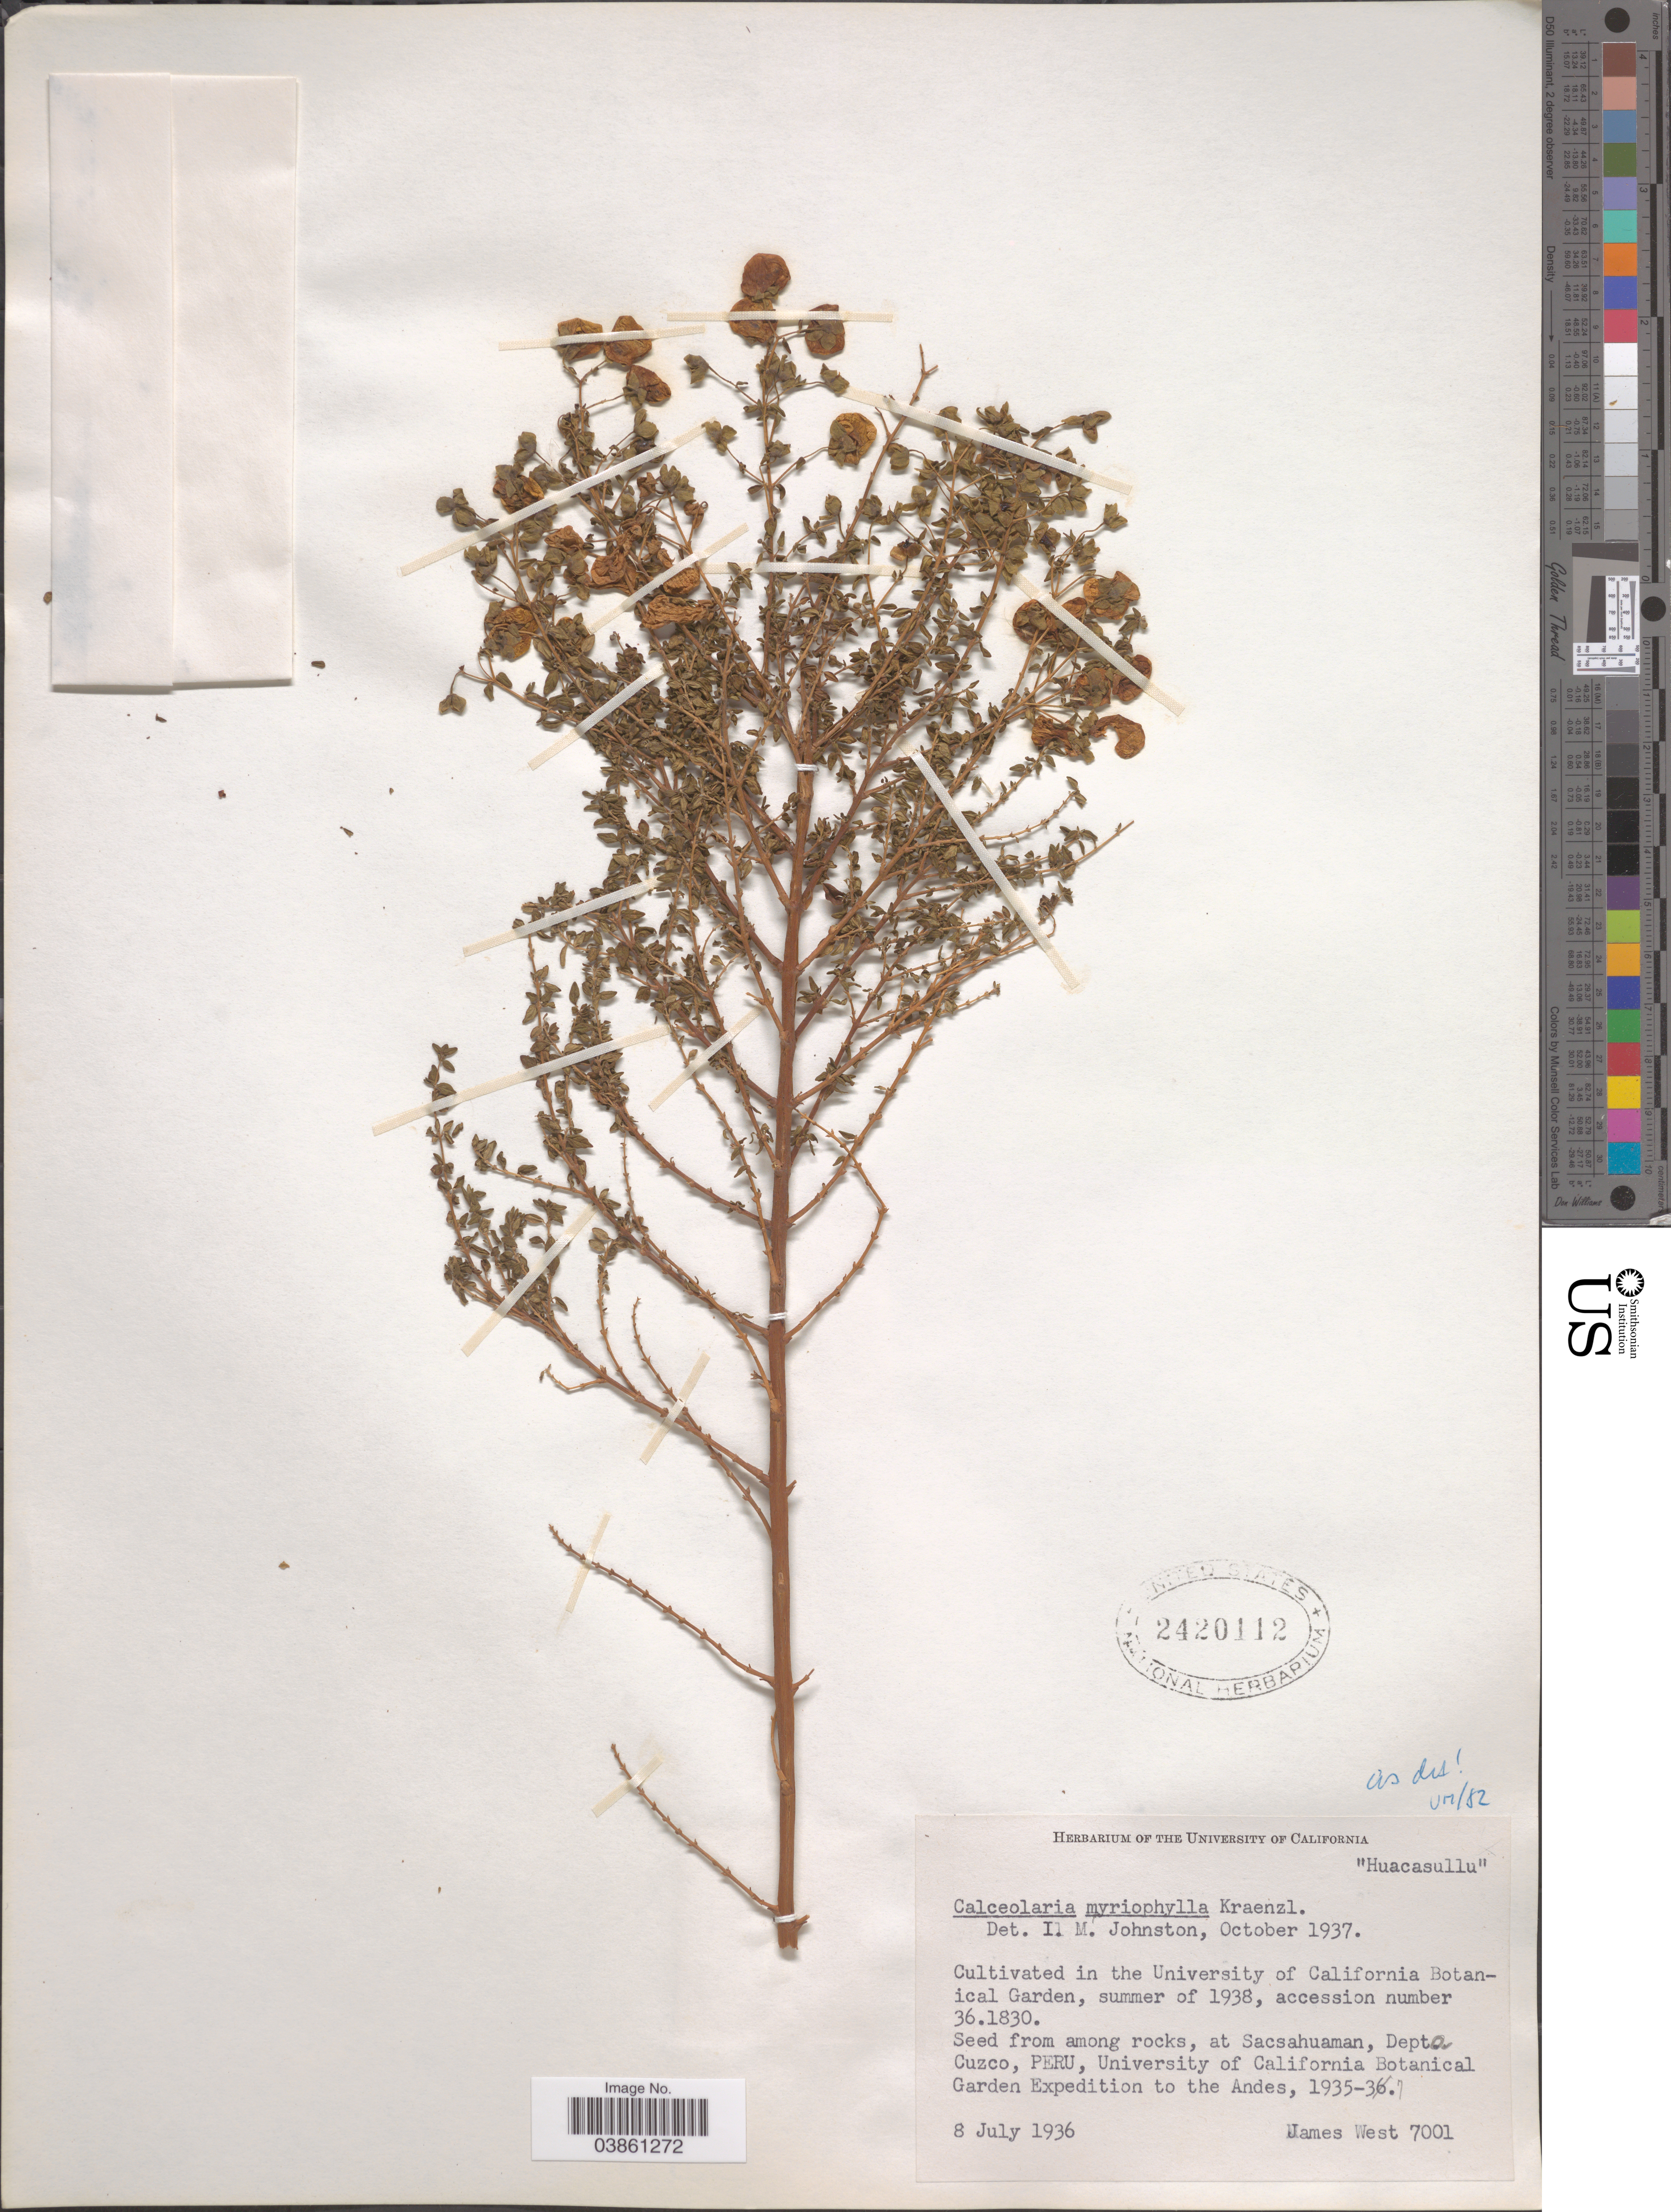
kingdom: Plantae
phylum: Tracheophyta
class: Magnoliopsida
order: Lamiales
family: Calceolariaceae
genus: Calceolaria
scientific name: Calceolaria myriophylla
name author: Kraenzl.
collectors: J. West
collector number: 7001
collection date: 1936-07-08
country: Peru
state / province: Cusco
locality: Seed from among rocks, at Sacsahuaman, Depto. Cuzco, University of California Botanical Garden Expedition to the Andes.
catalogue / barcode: US 2420112